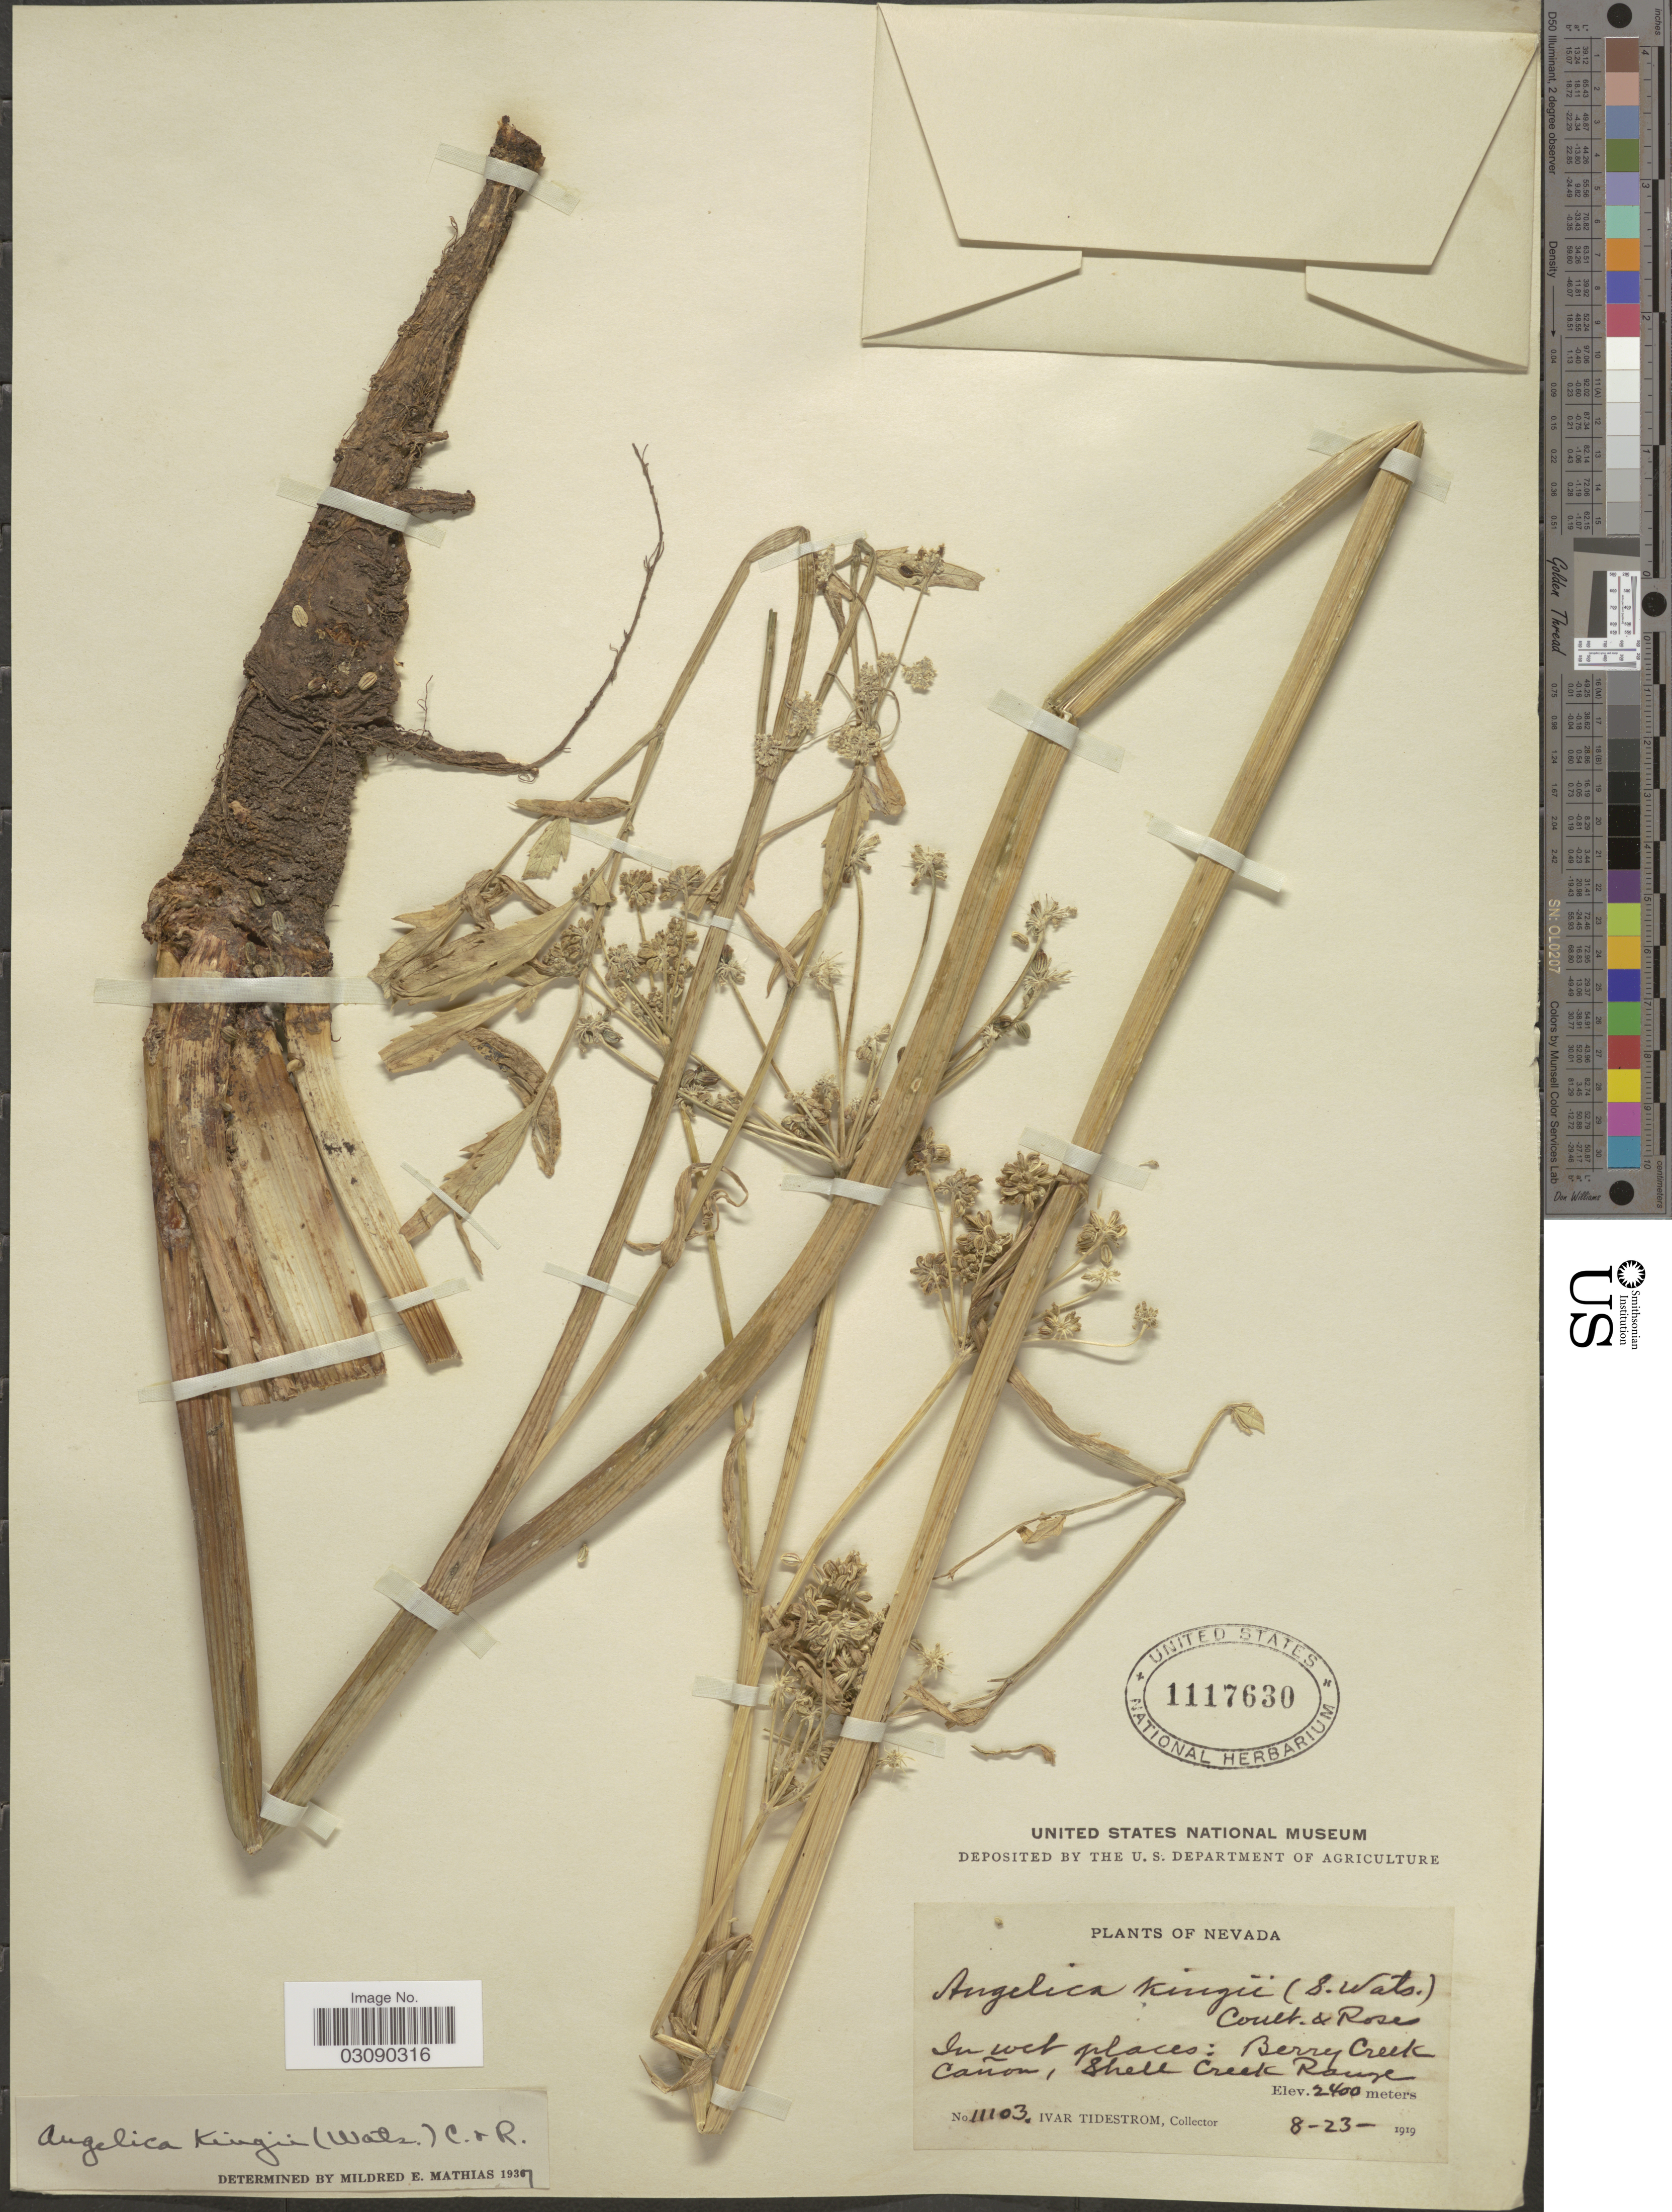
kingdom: Plantae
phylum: Tracheophyta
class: Magnoliopsida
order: Apiales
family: Apiaceae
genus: Angelica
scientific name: Angelica kingii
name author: (S. Watson) J.M. Coult. & Rose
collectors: I. F. Tidestrom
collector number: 11103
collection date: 1919-08-23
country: United States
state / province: Nevada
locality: Berry Creek Cañon, Shell Creek Range.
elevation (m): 2400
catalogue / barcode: US 1117630